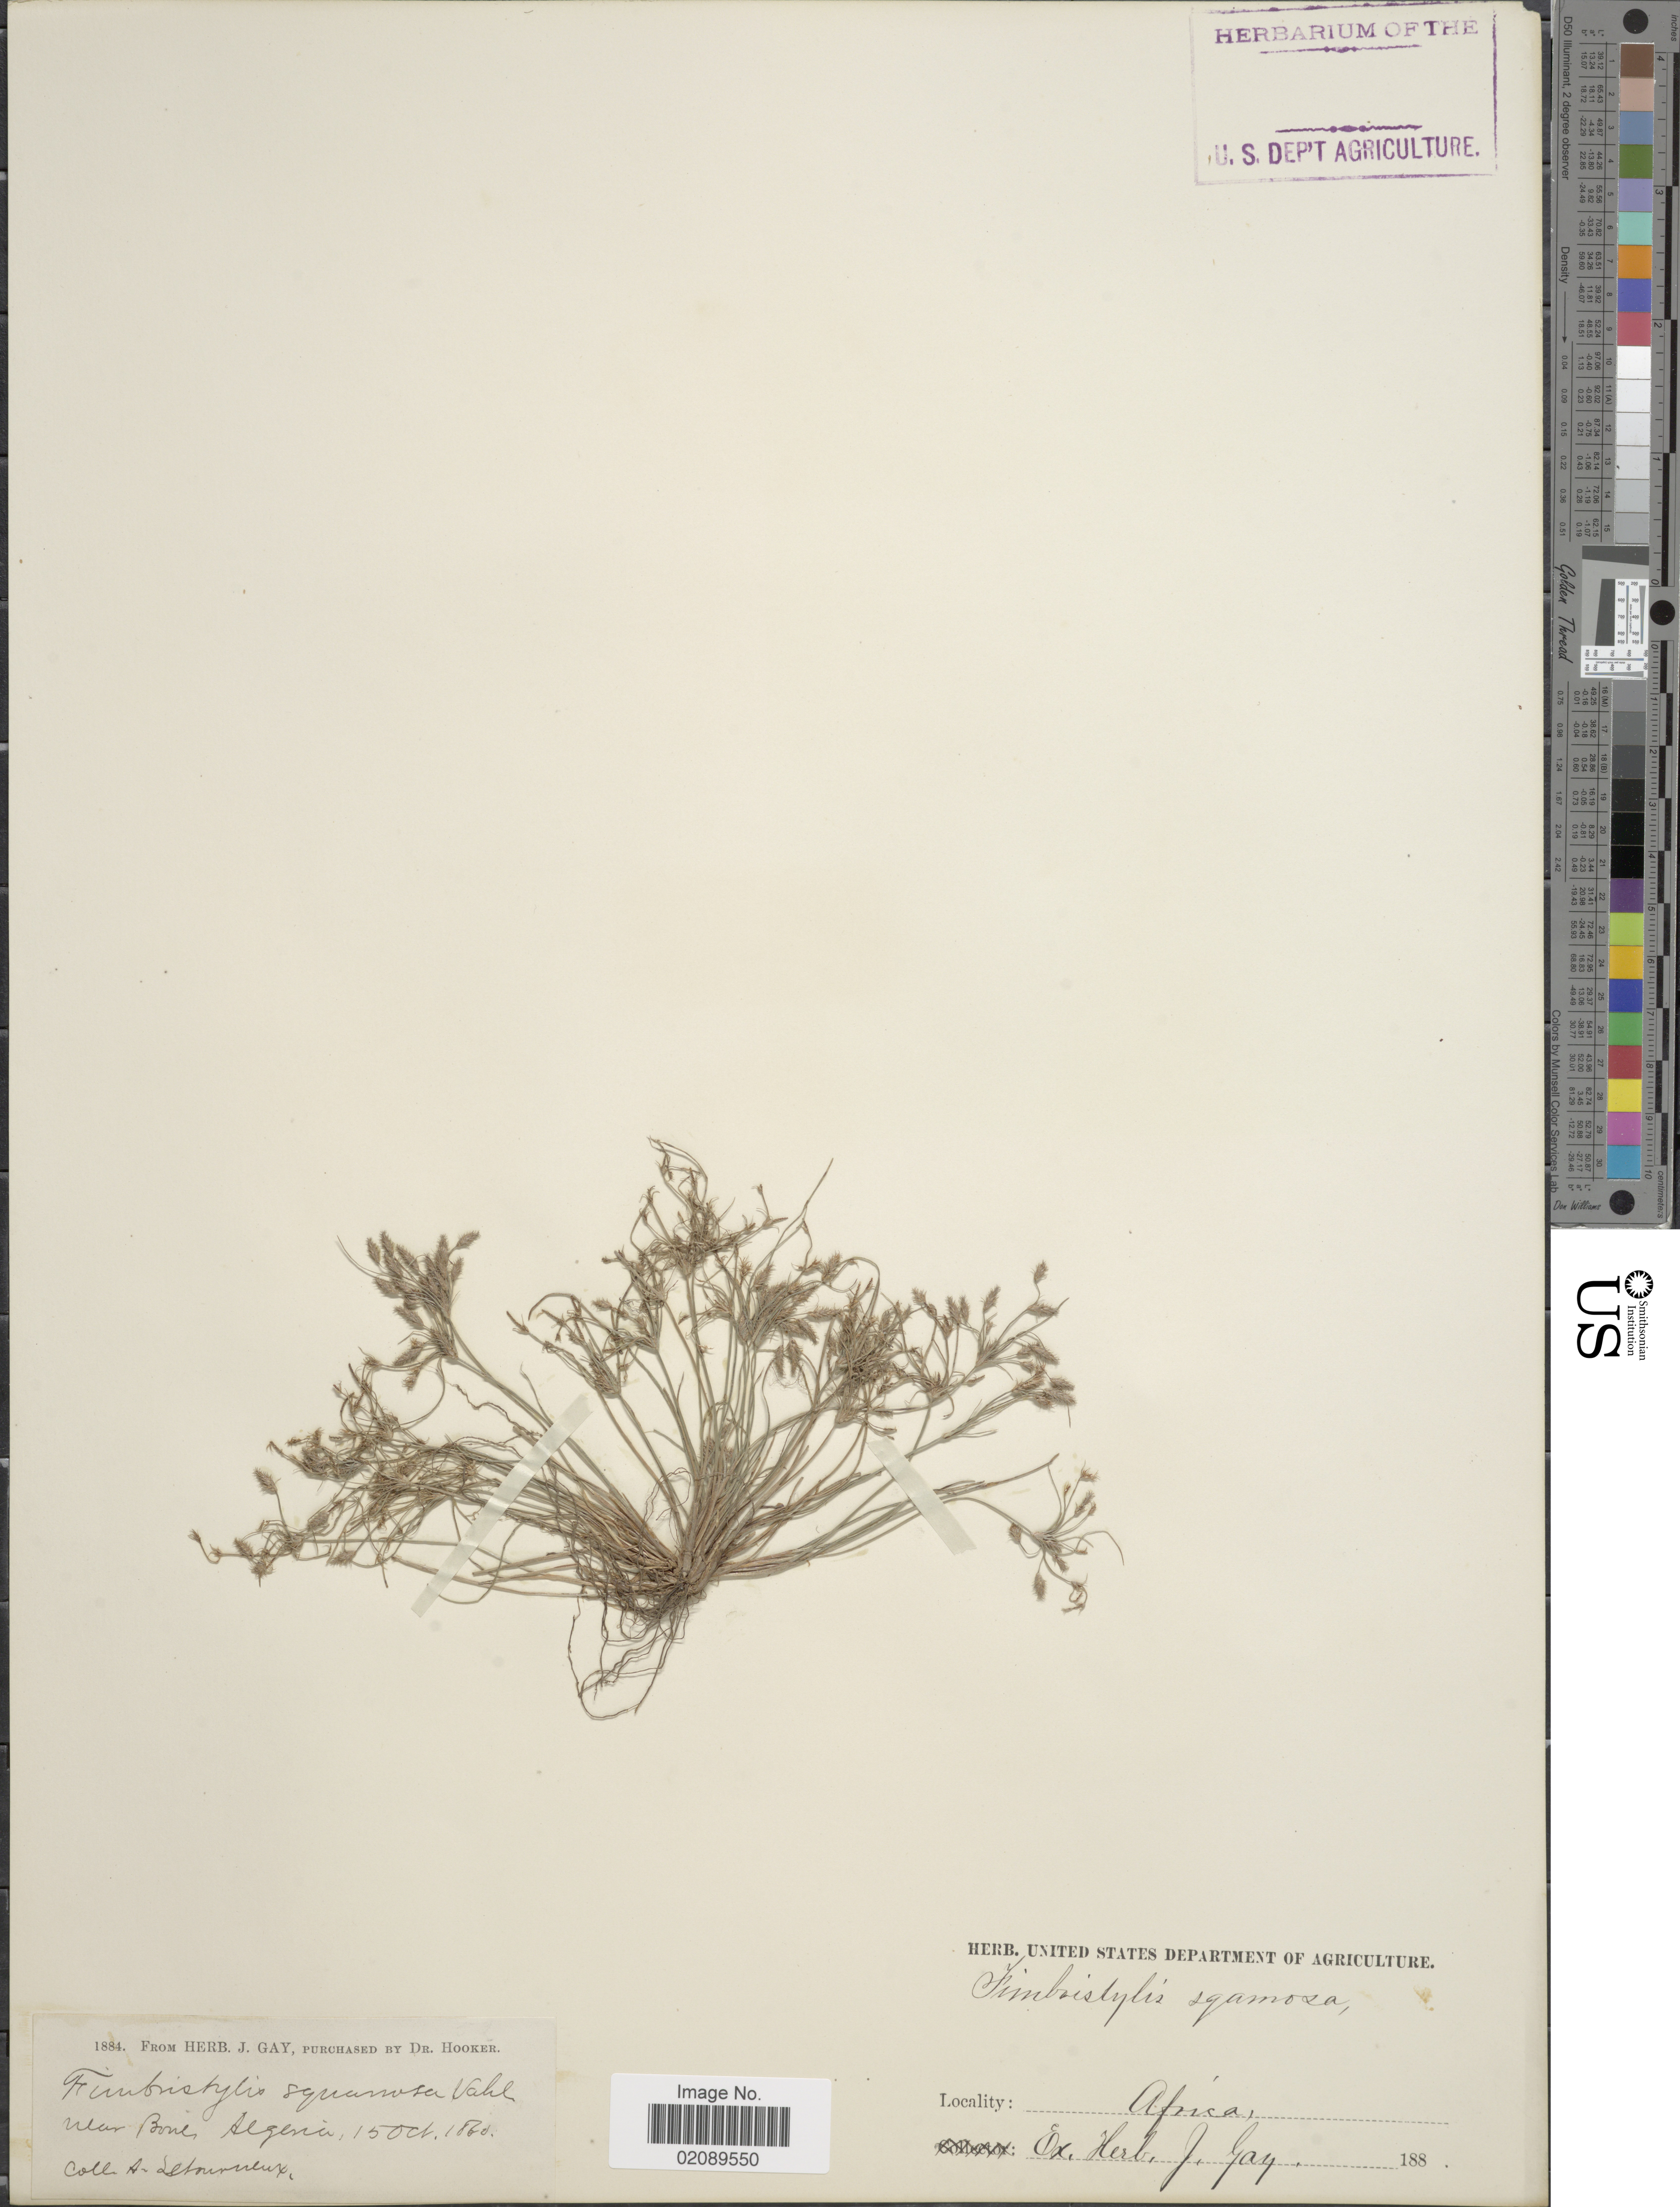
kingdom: Plantae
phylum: Tracheophyta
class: Liliopsida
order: Poales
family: Cyperaceae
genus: Fimbristylis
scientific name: Fimbristylis squarrosa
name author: Vahl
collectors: A. Letourneux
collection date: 1860-10-15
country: Algeria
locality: Near Bone, Africa